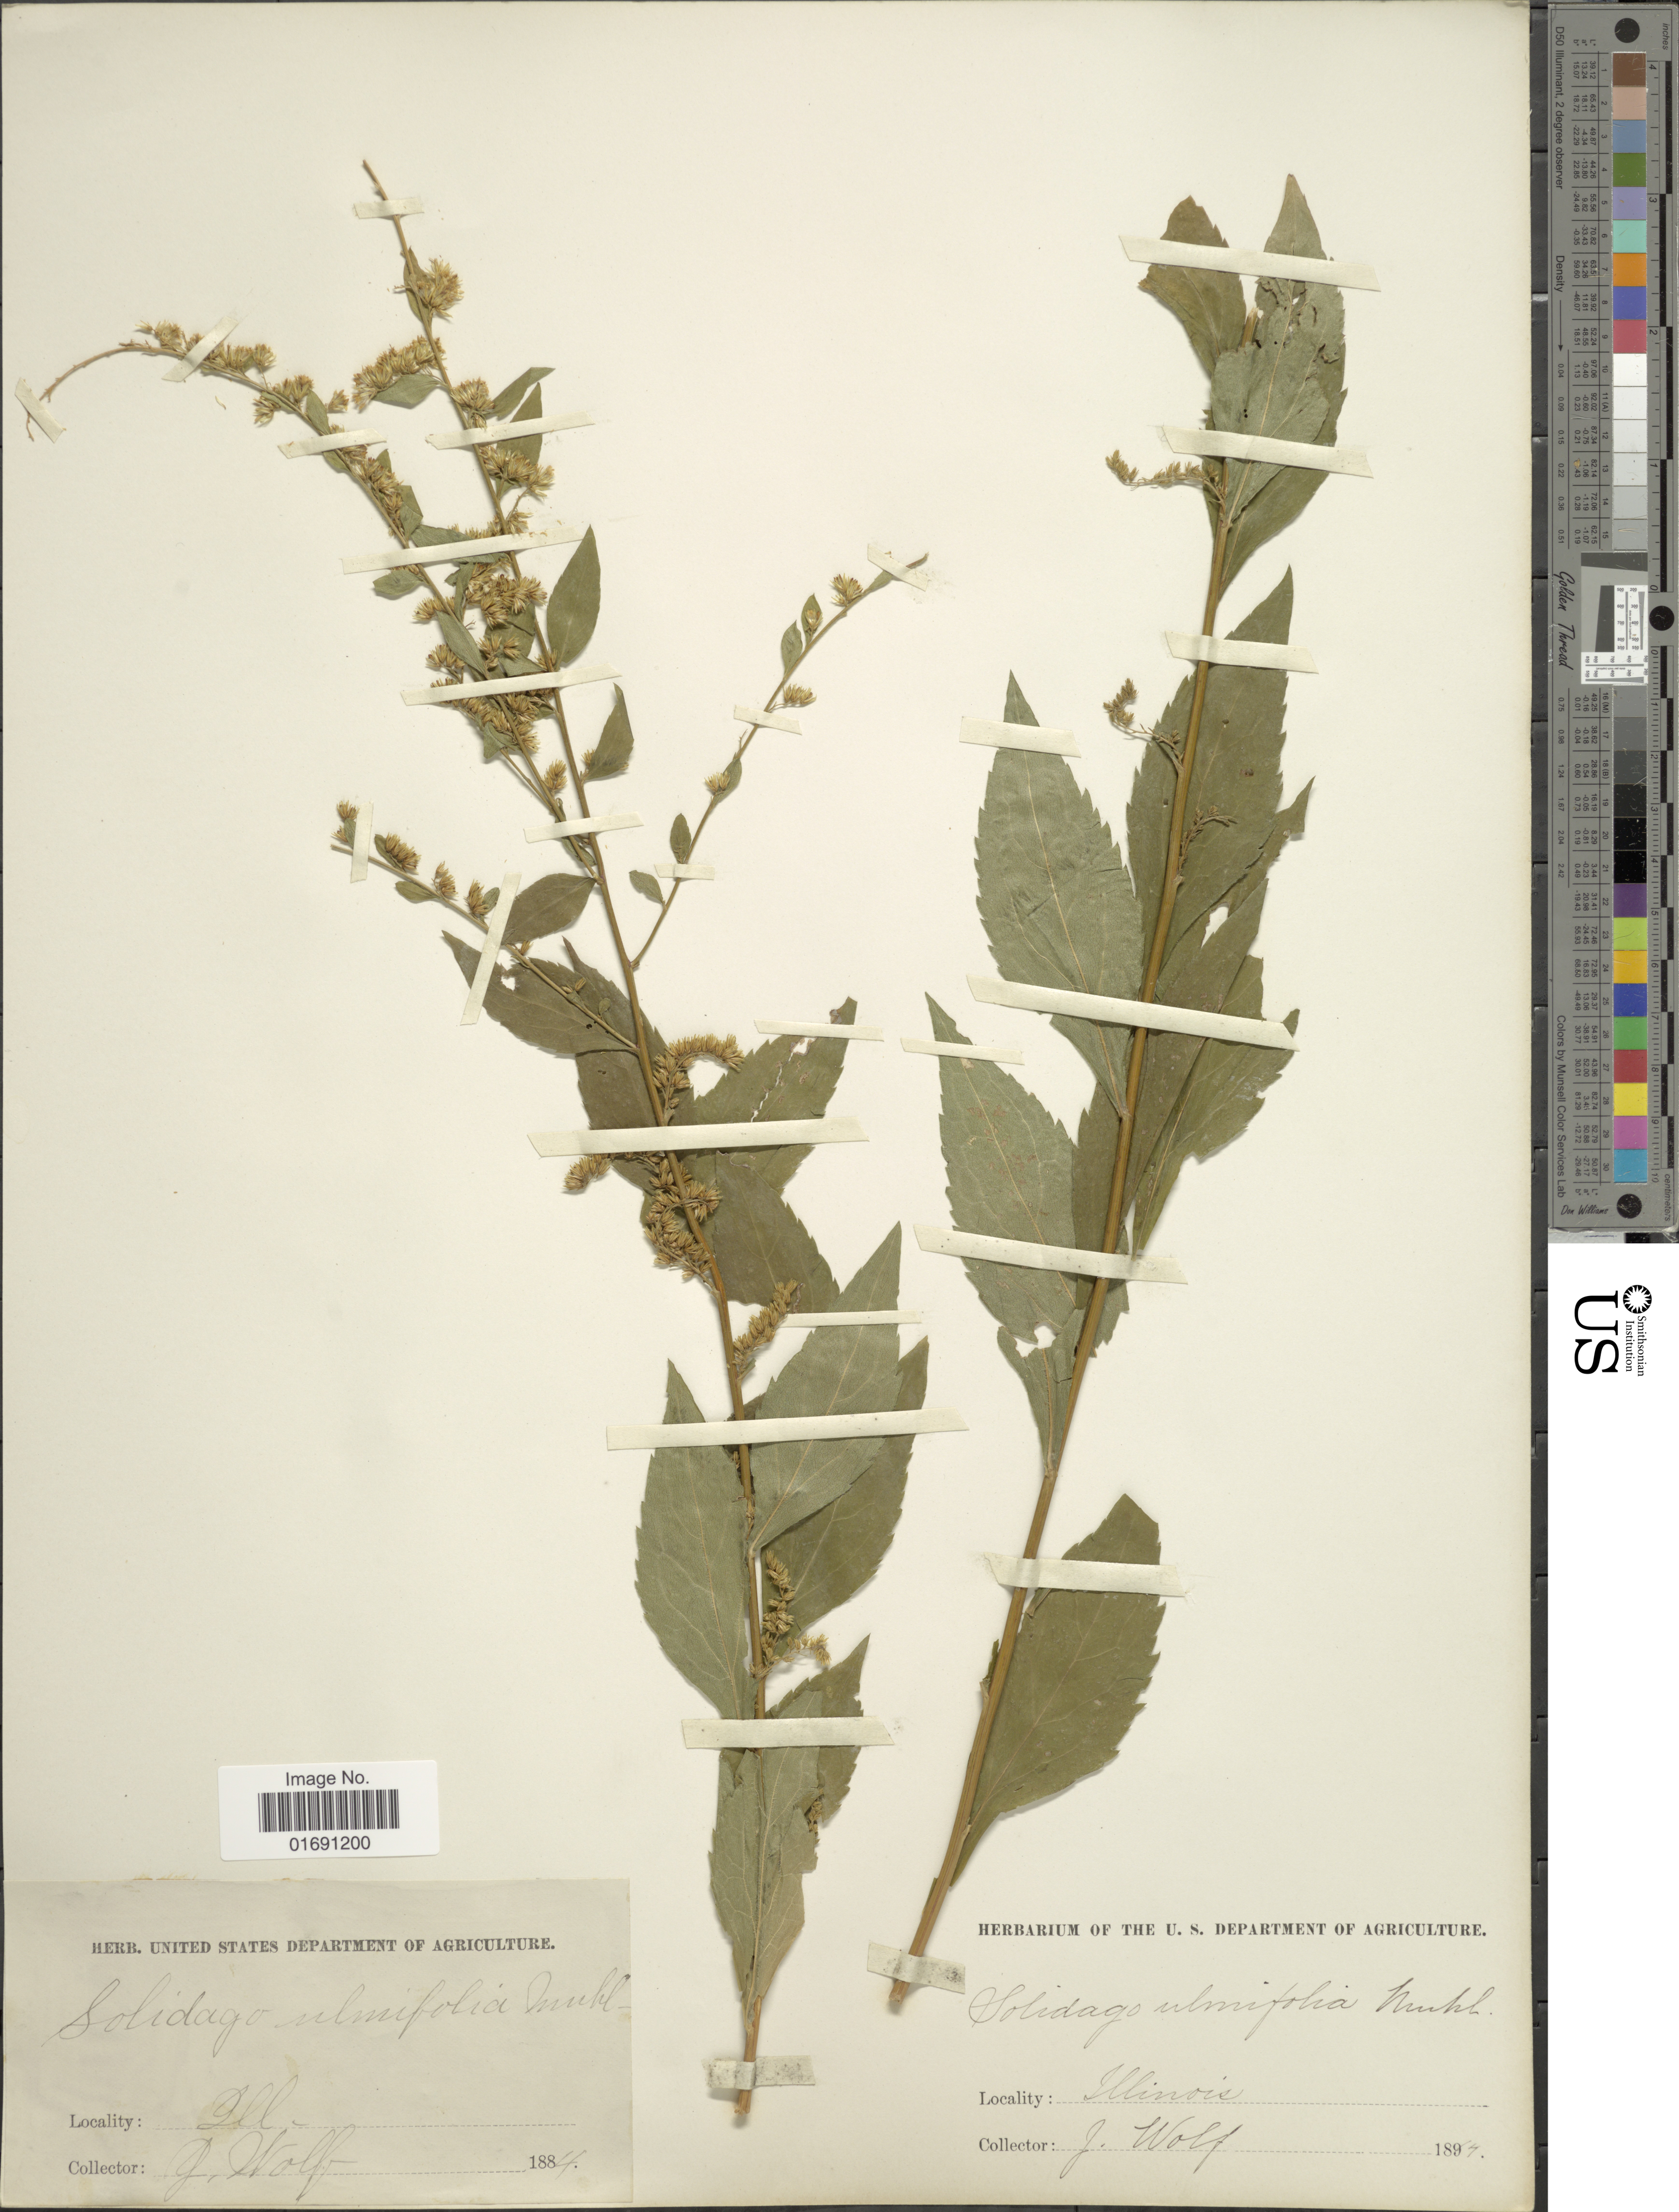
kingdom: Plantae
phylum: Tracheophyta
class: Magnoliopsida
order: Asterales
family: Asteraceae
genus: Solidago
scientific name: Solidago ulmifolia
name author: Muhl. ex Willd.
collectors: J. Wolf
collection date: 1884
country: United States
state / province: Illinois